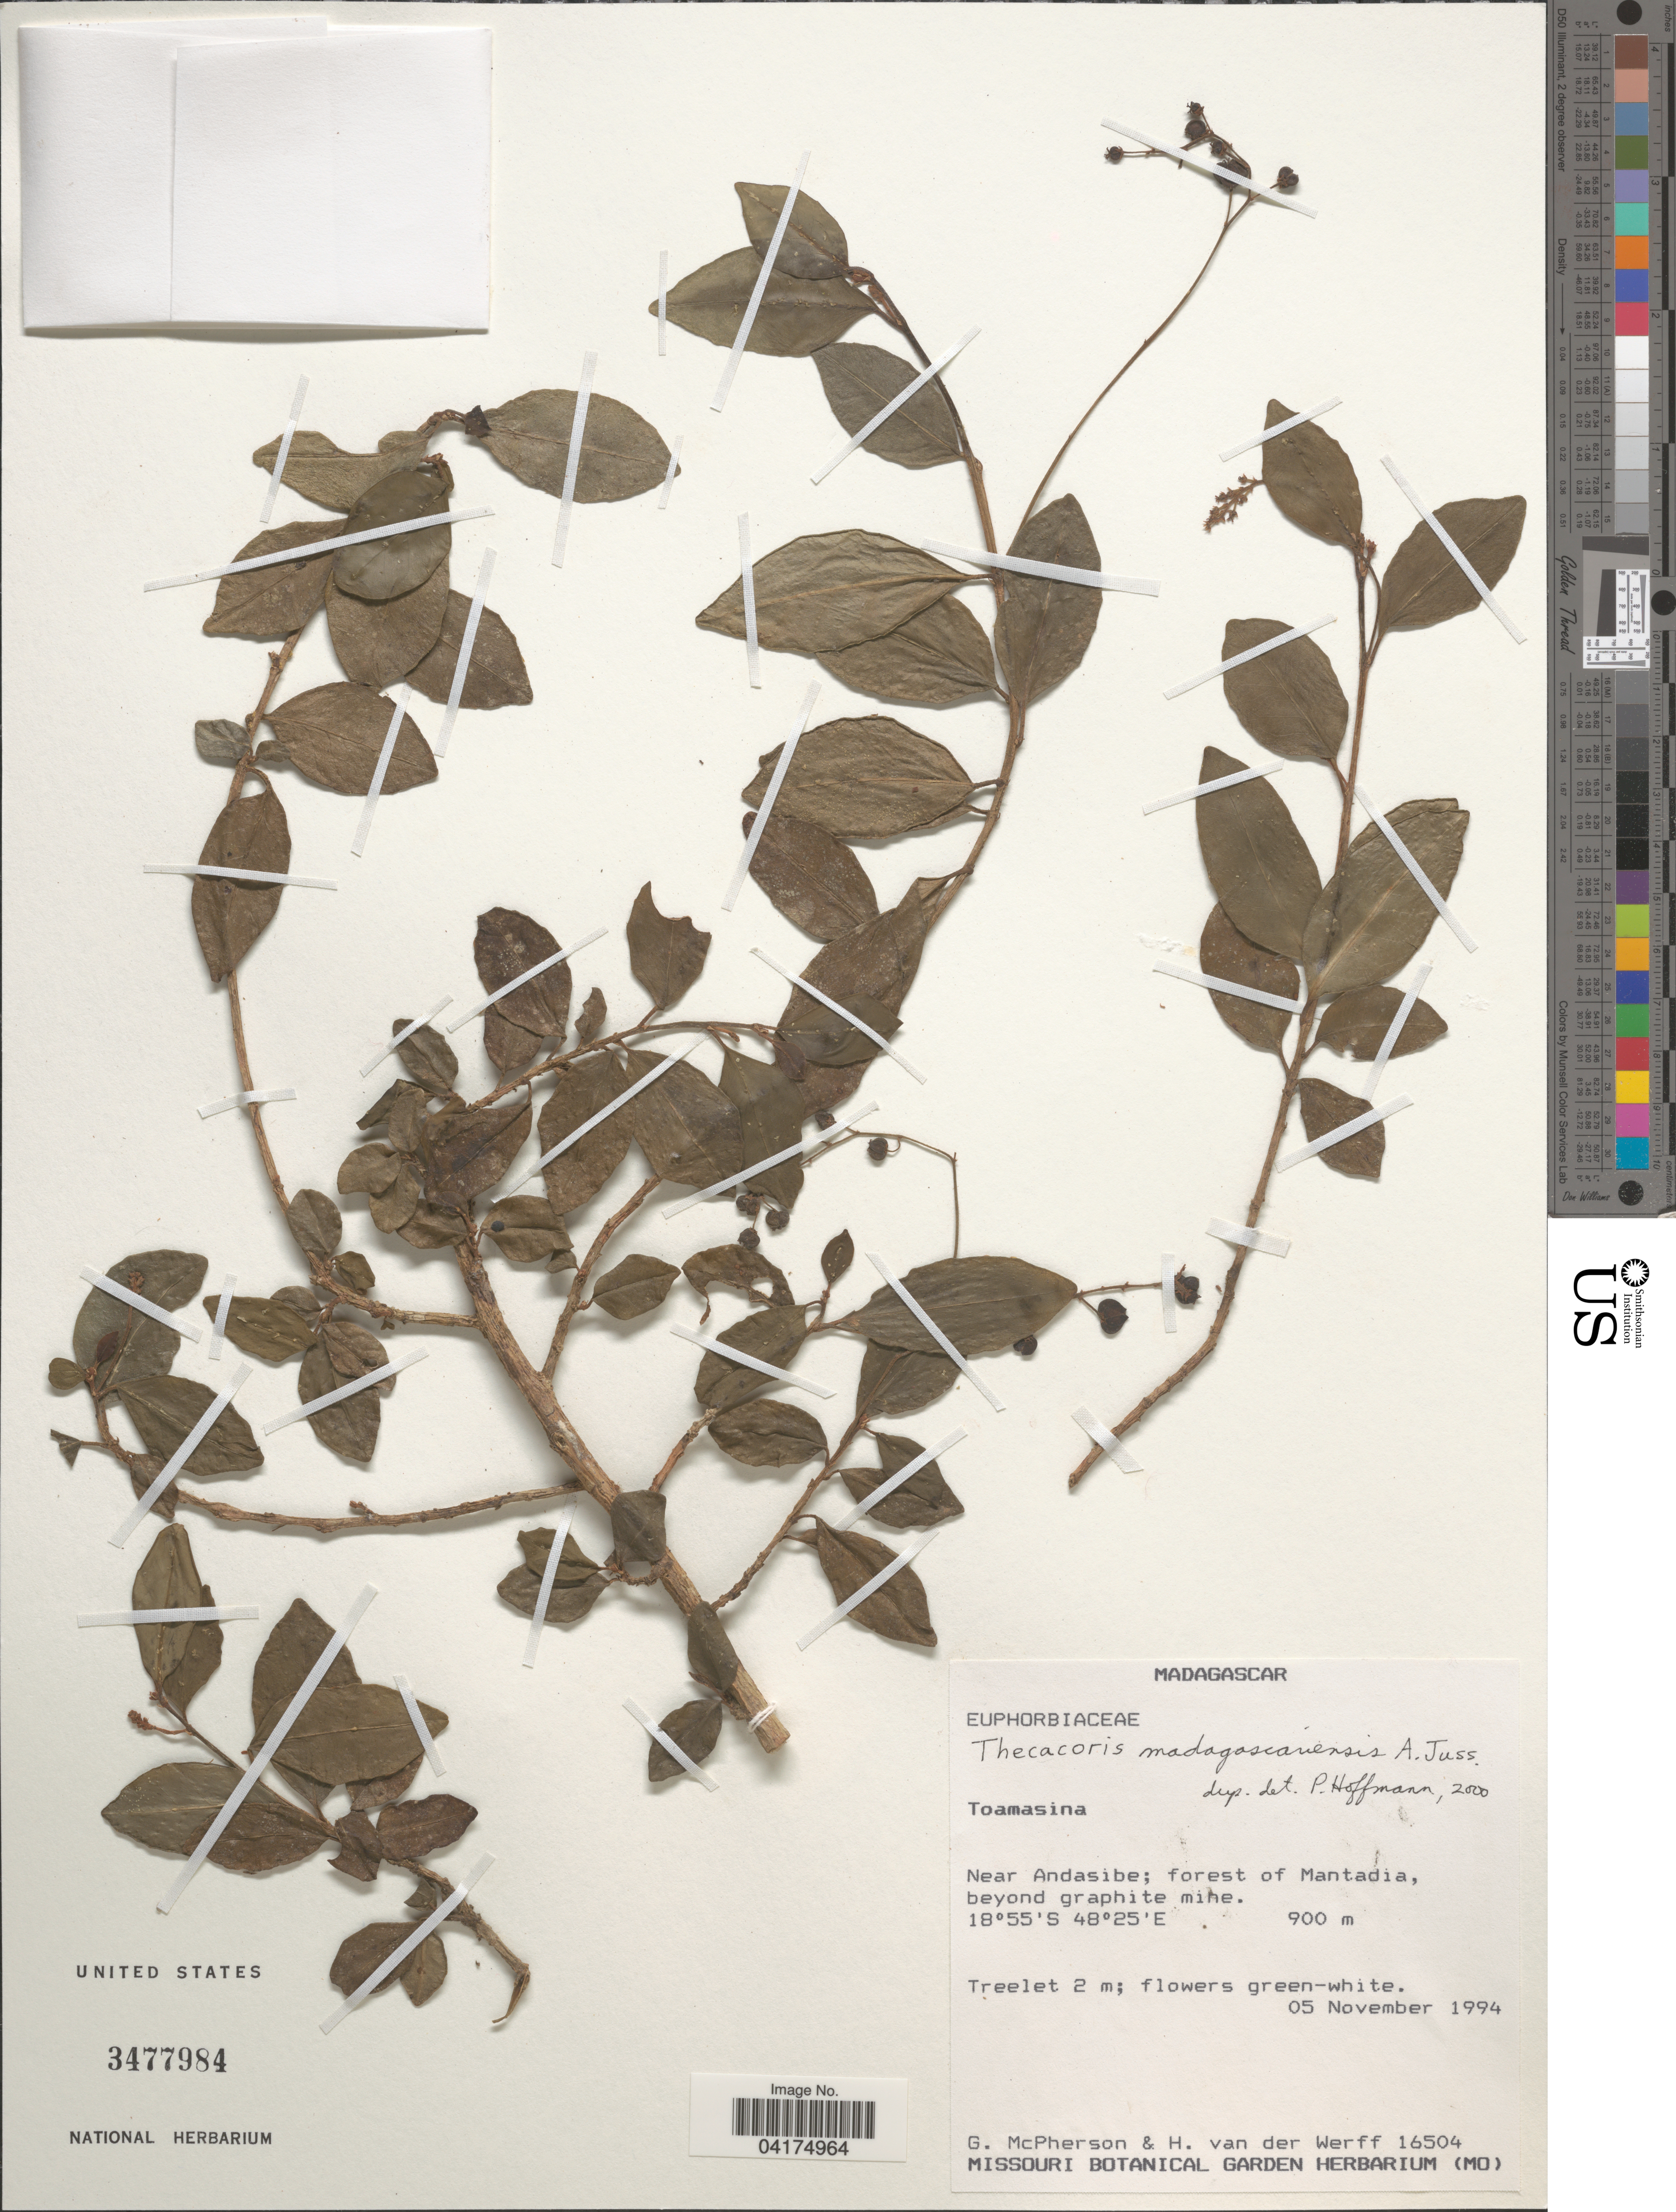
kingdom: Plantae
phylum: Tracheophyta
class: Magnoliopsida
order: Malpighiales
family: Phyllanthaceae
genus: Thecacoris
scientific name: Thecacoris madagascariensis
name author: A. Juss.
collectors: G. McPherson & H. van der Werff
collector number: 16504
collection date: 1994-11-05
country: Madagascar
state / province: Alaotra Mangoro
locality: Near Andasibe; forest of Mantadia, beyond graphite mine.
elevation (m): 900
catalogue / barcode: US 3477984